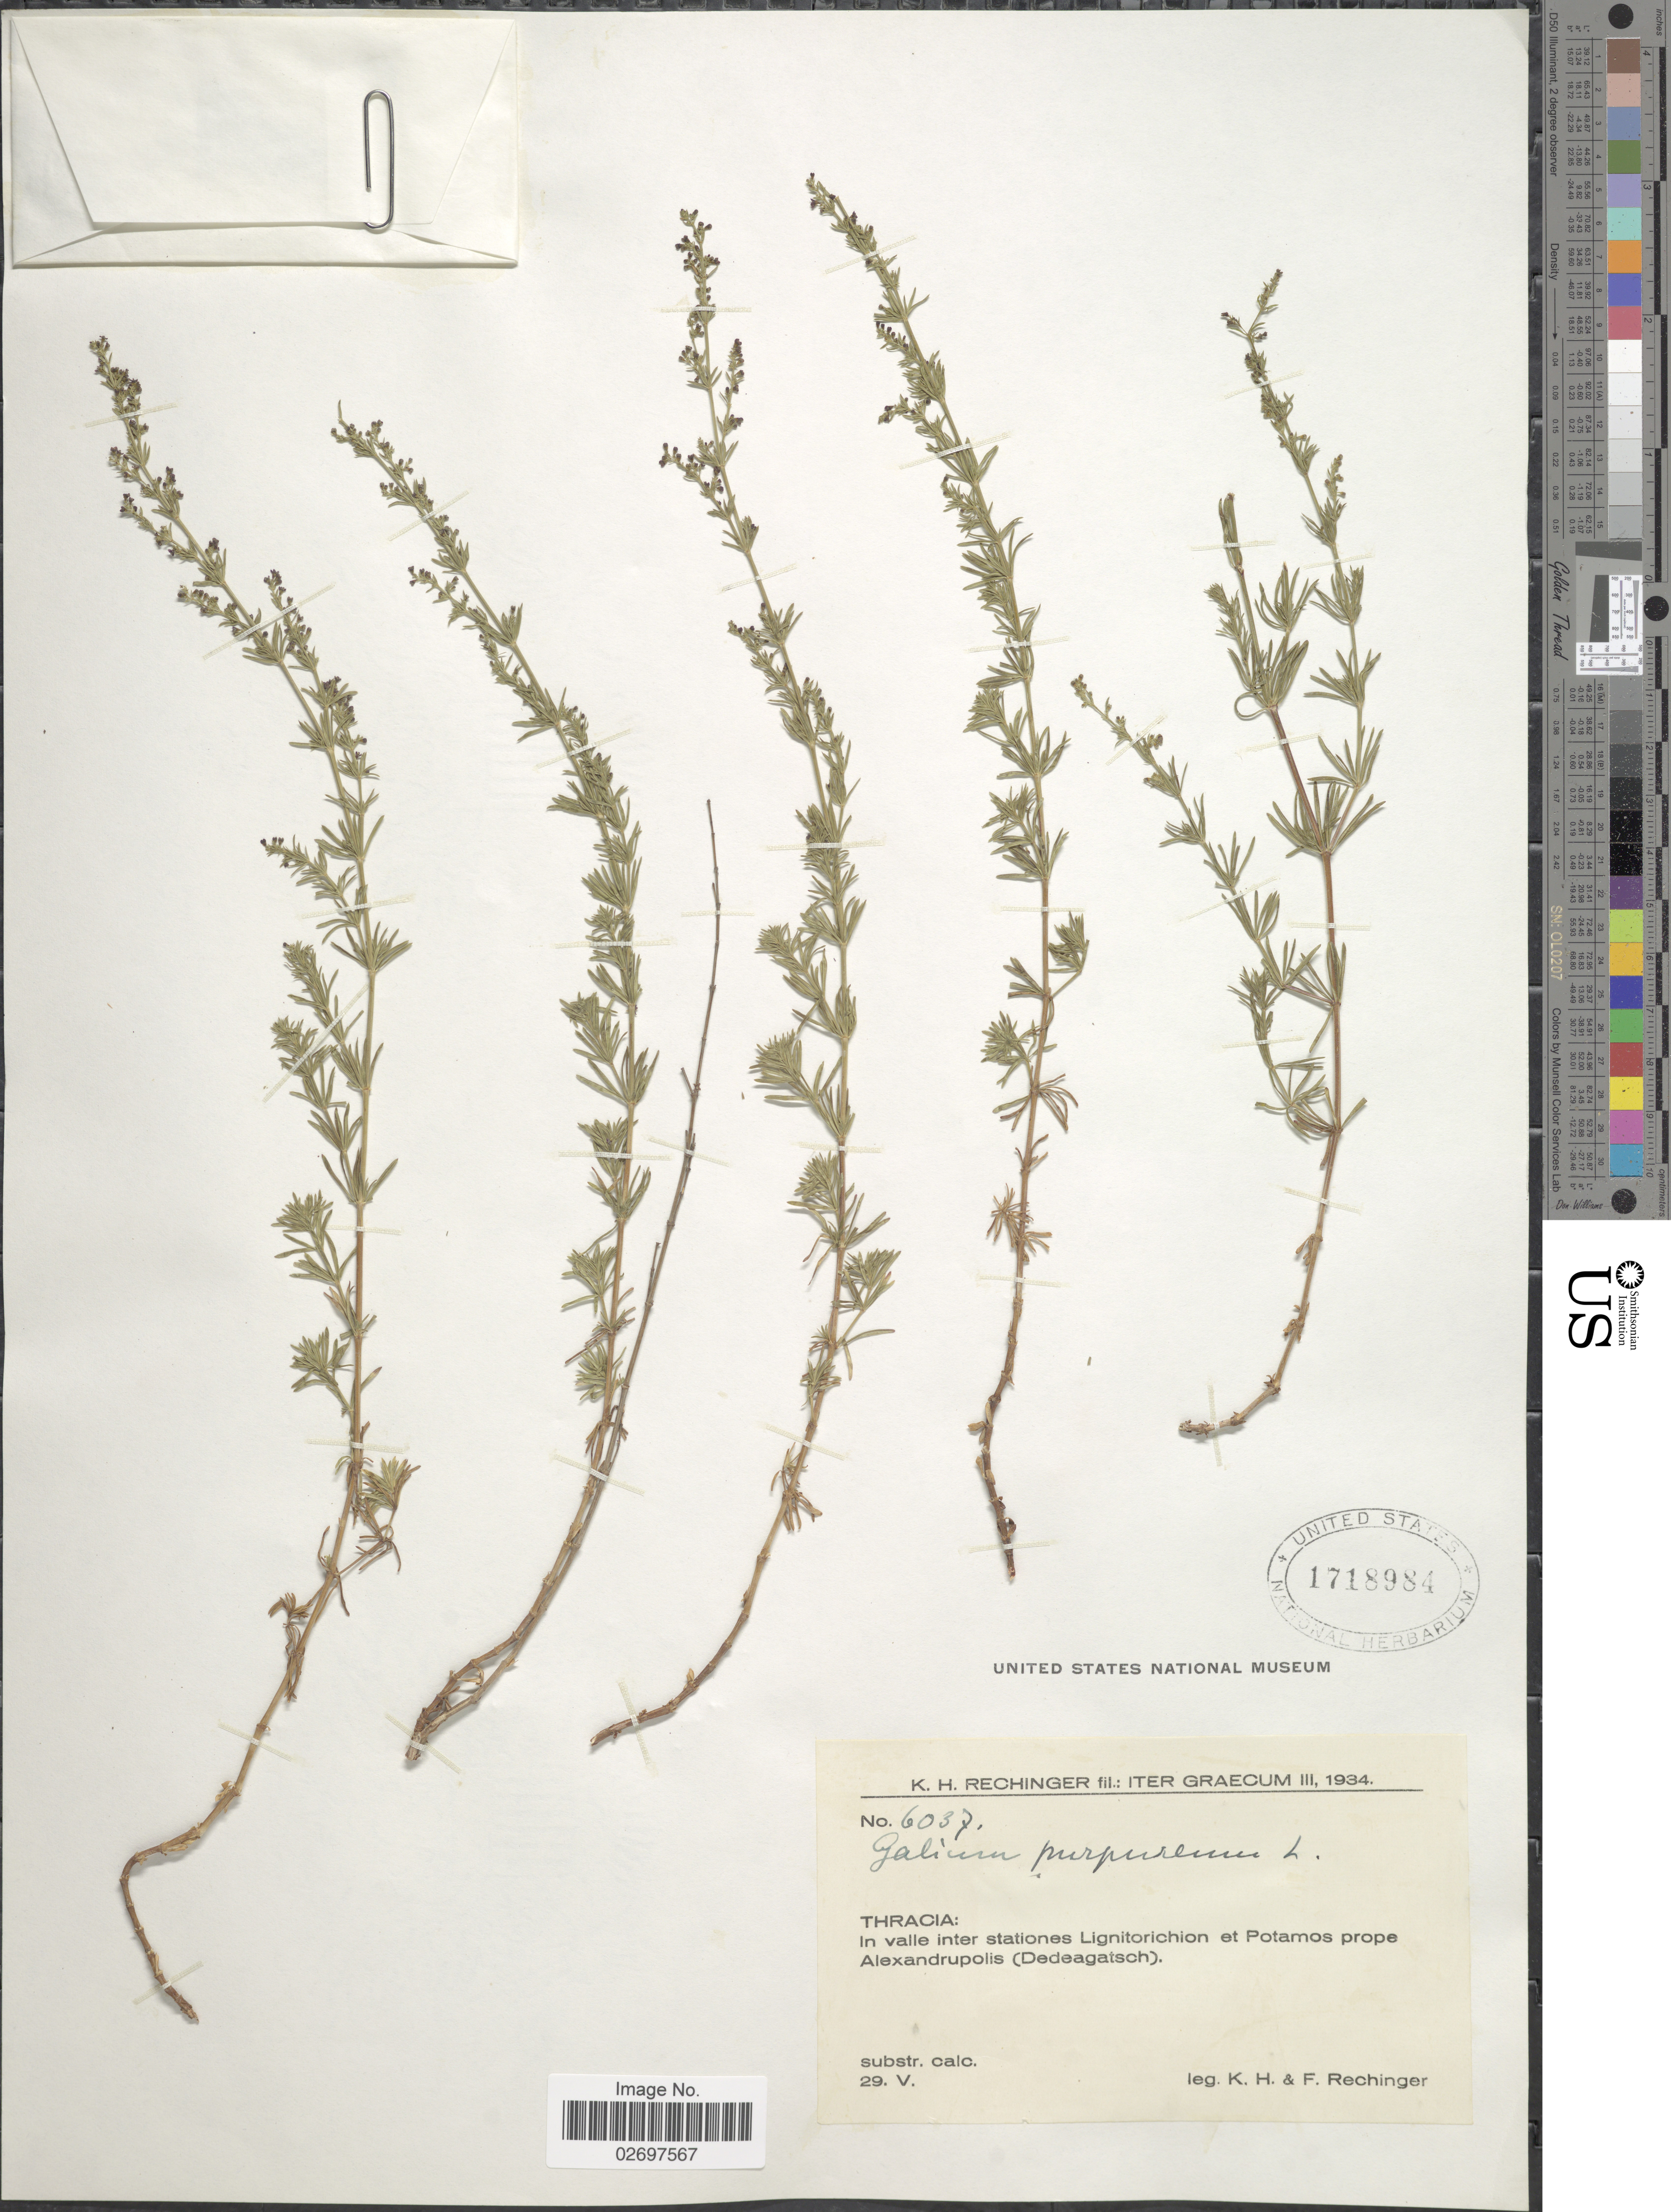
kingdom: Plantae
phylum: Tracheophyta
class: Magnoliopsida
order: Gentianales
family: Rubiaceae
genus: Galium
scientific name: Galium purpureum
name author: L.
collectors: K. H. Rechinger & F. Rechinger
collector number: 6037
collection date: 1934-05-29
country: Greece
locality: Thracia: In valle inter stationes Lignitorichion et Potamos prope Alexandrupolis (Dedeagatsch)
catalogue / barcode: US 1718984